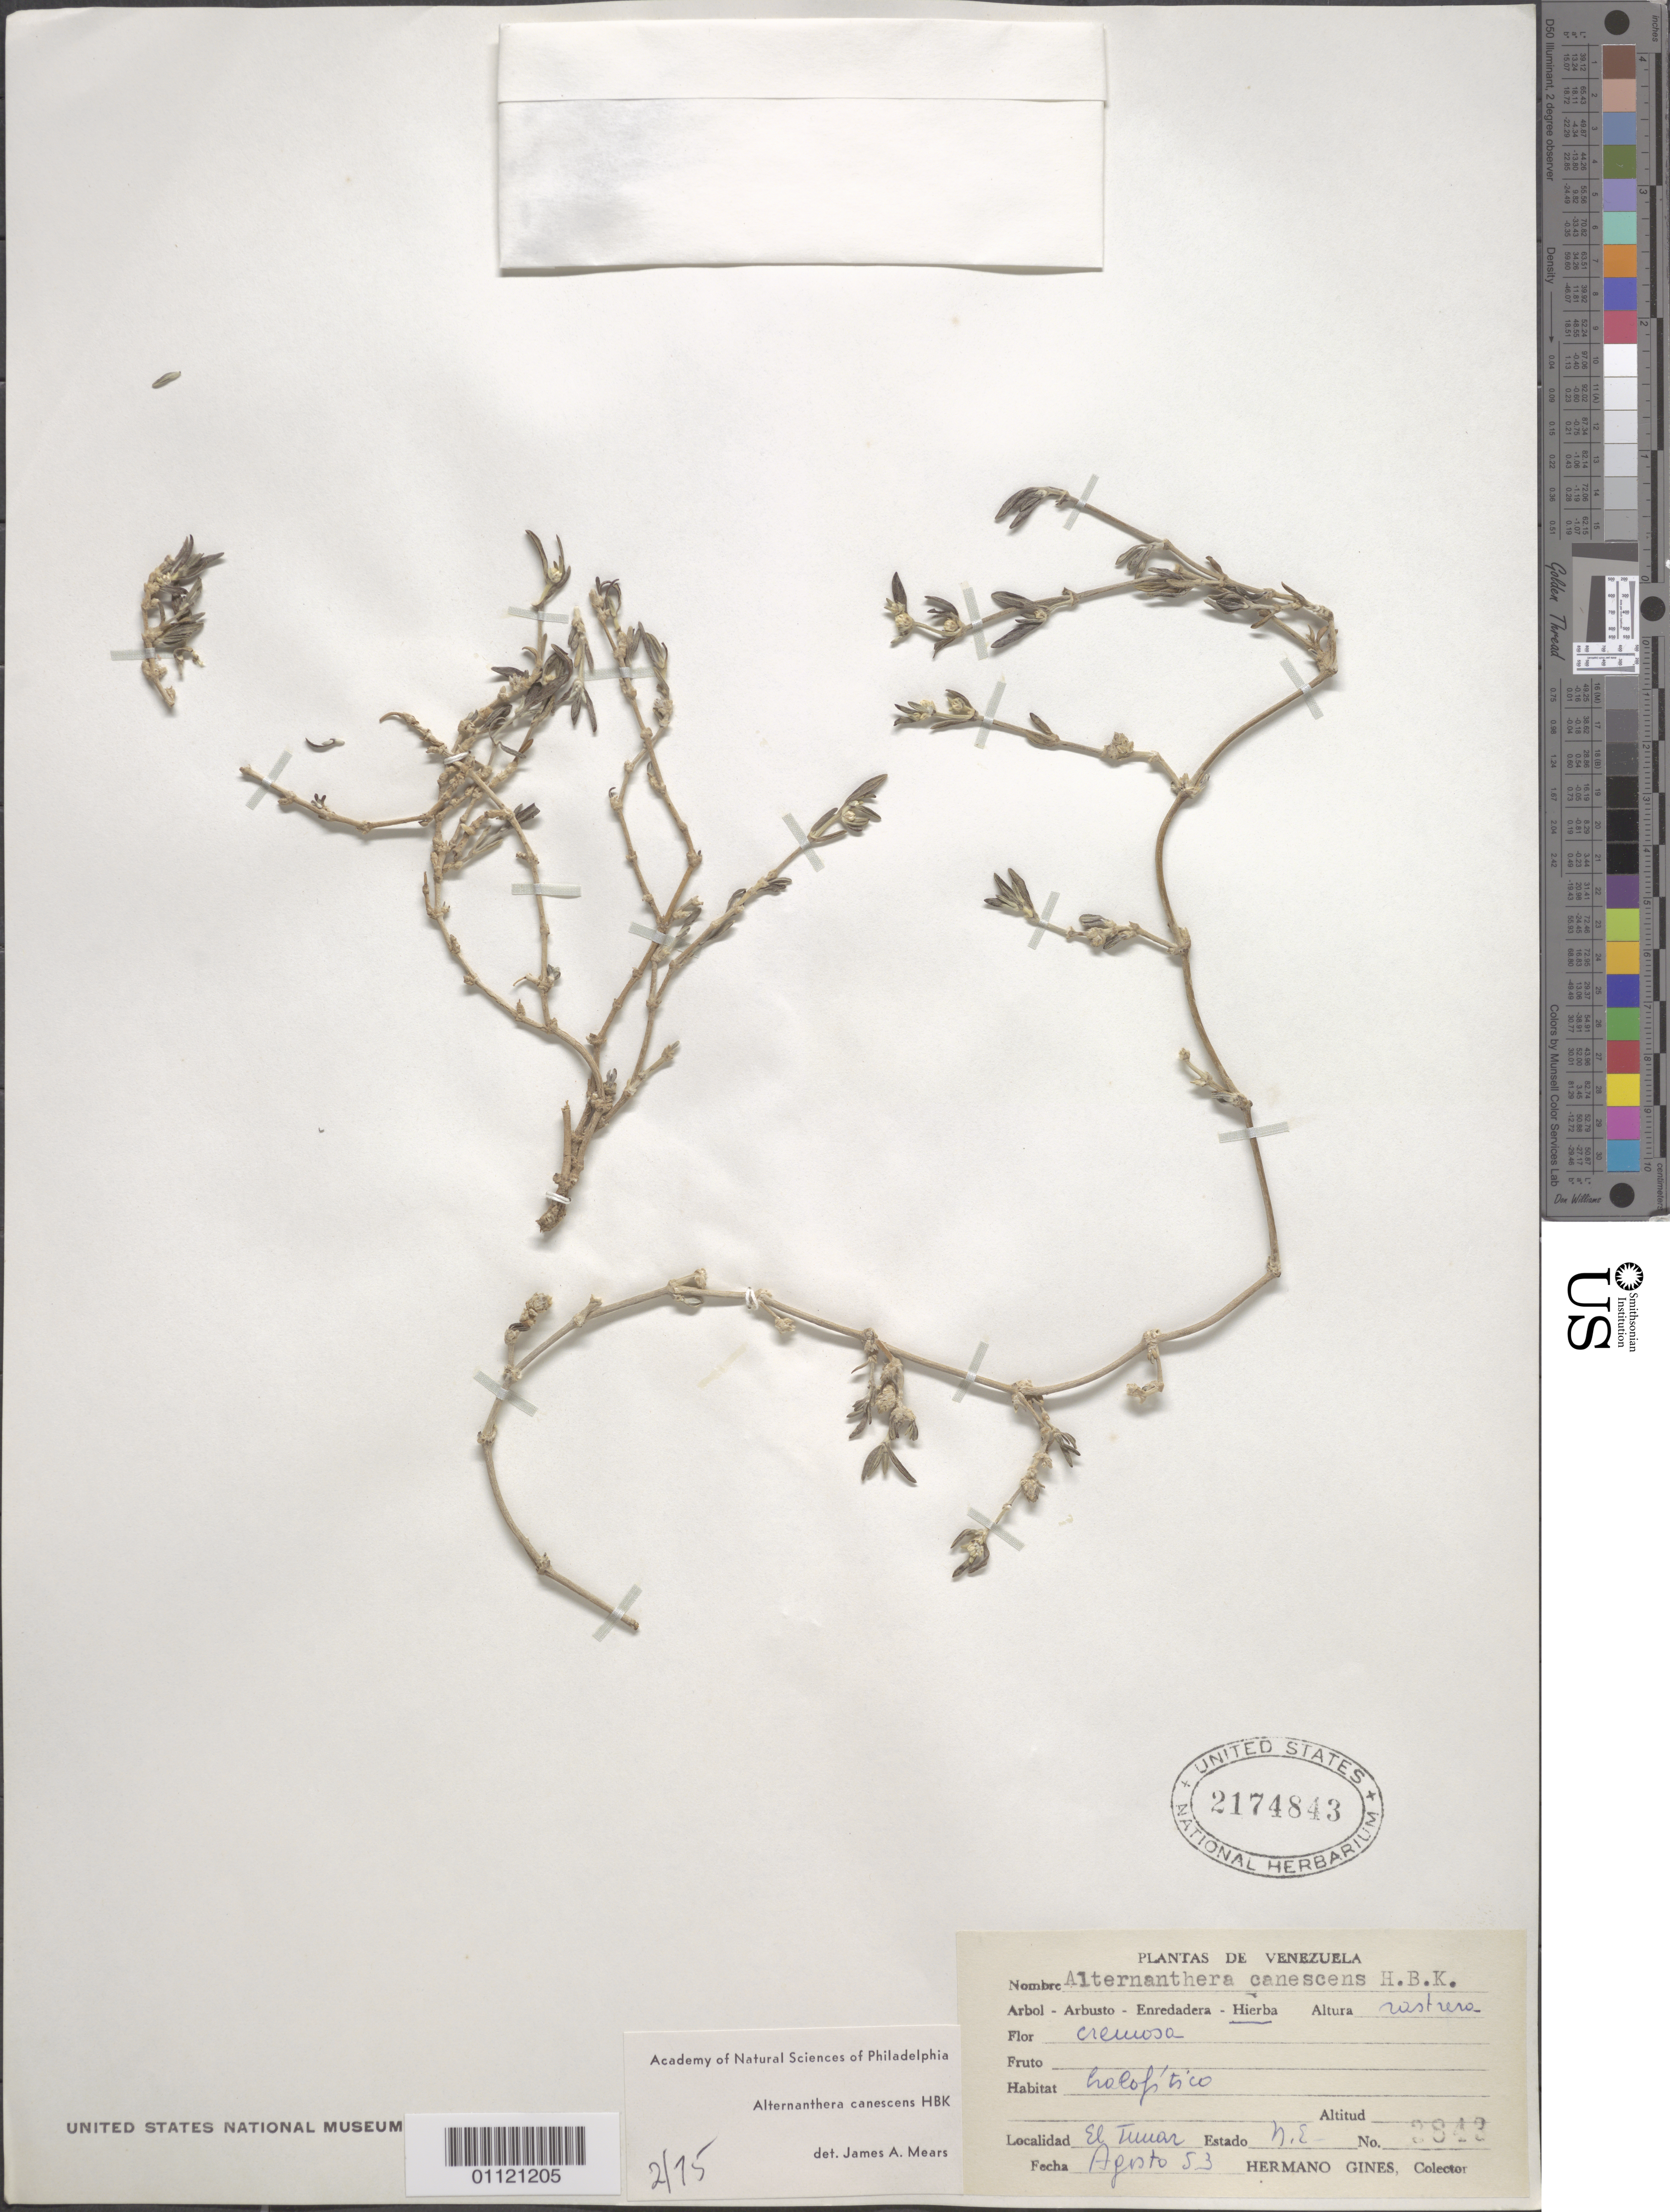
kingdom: Plantae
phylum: Tracheophyta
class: Magnoliopsida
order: Caryophyllales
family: Amaranthaceae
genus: Alternanthera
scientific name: Alternanthera canescens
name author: Kunth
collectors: Bro. Gines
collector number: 3843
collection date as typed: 01 Aug 1953 to 31 Aug 1953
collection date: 1953-08-01/1953-08-31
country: Venezuela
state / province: Nueva Esparta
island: Margarita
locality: El Tunal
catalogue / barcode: US 2174843